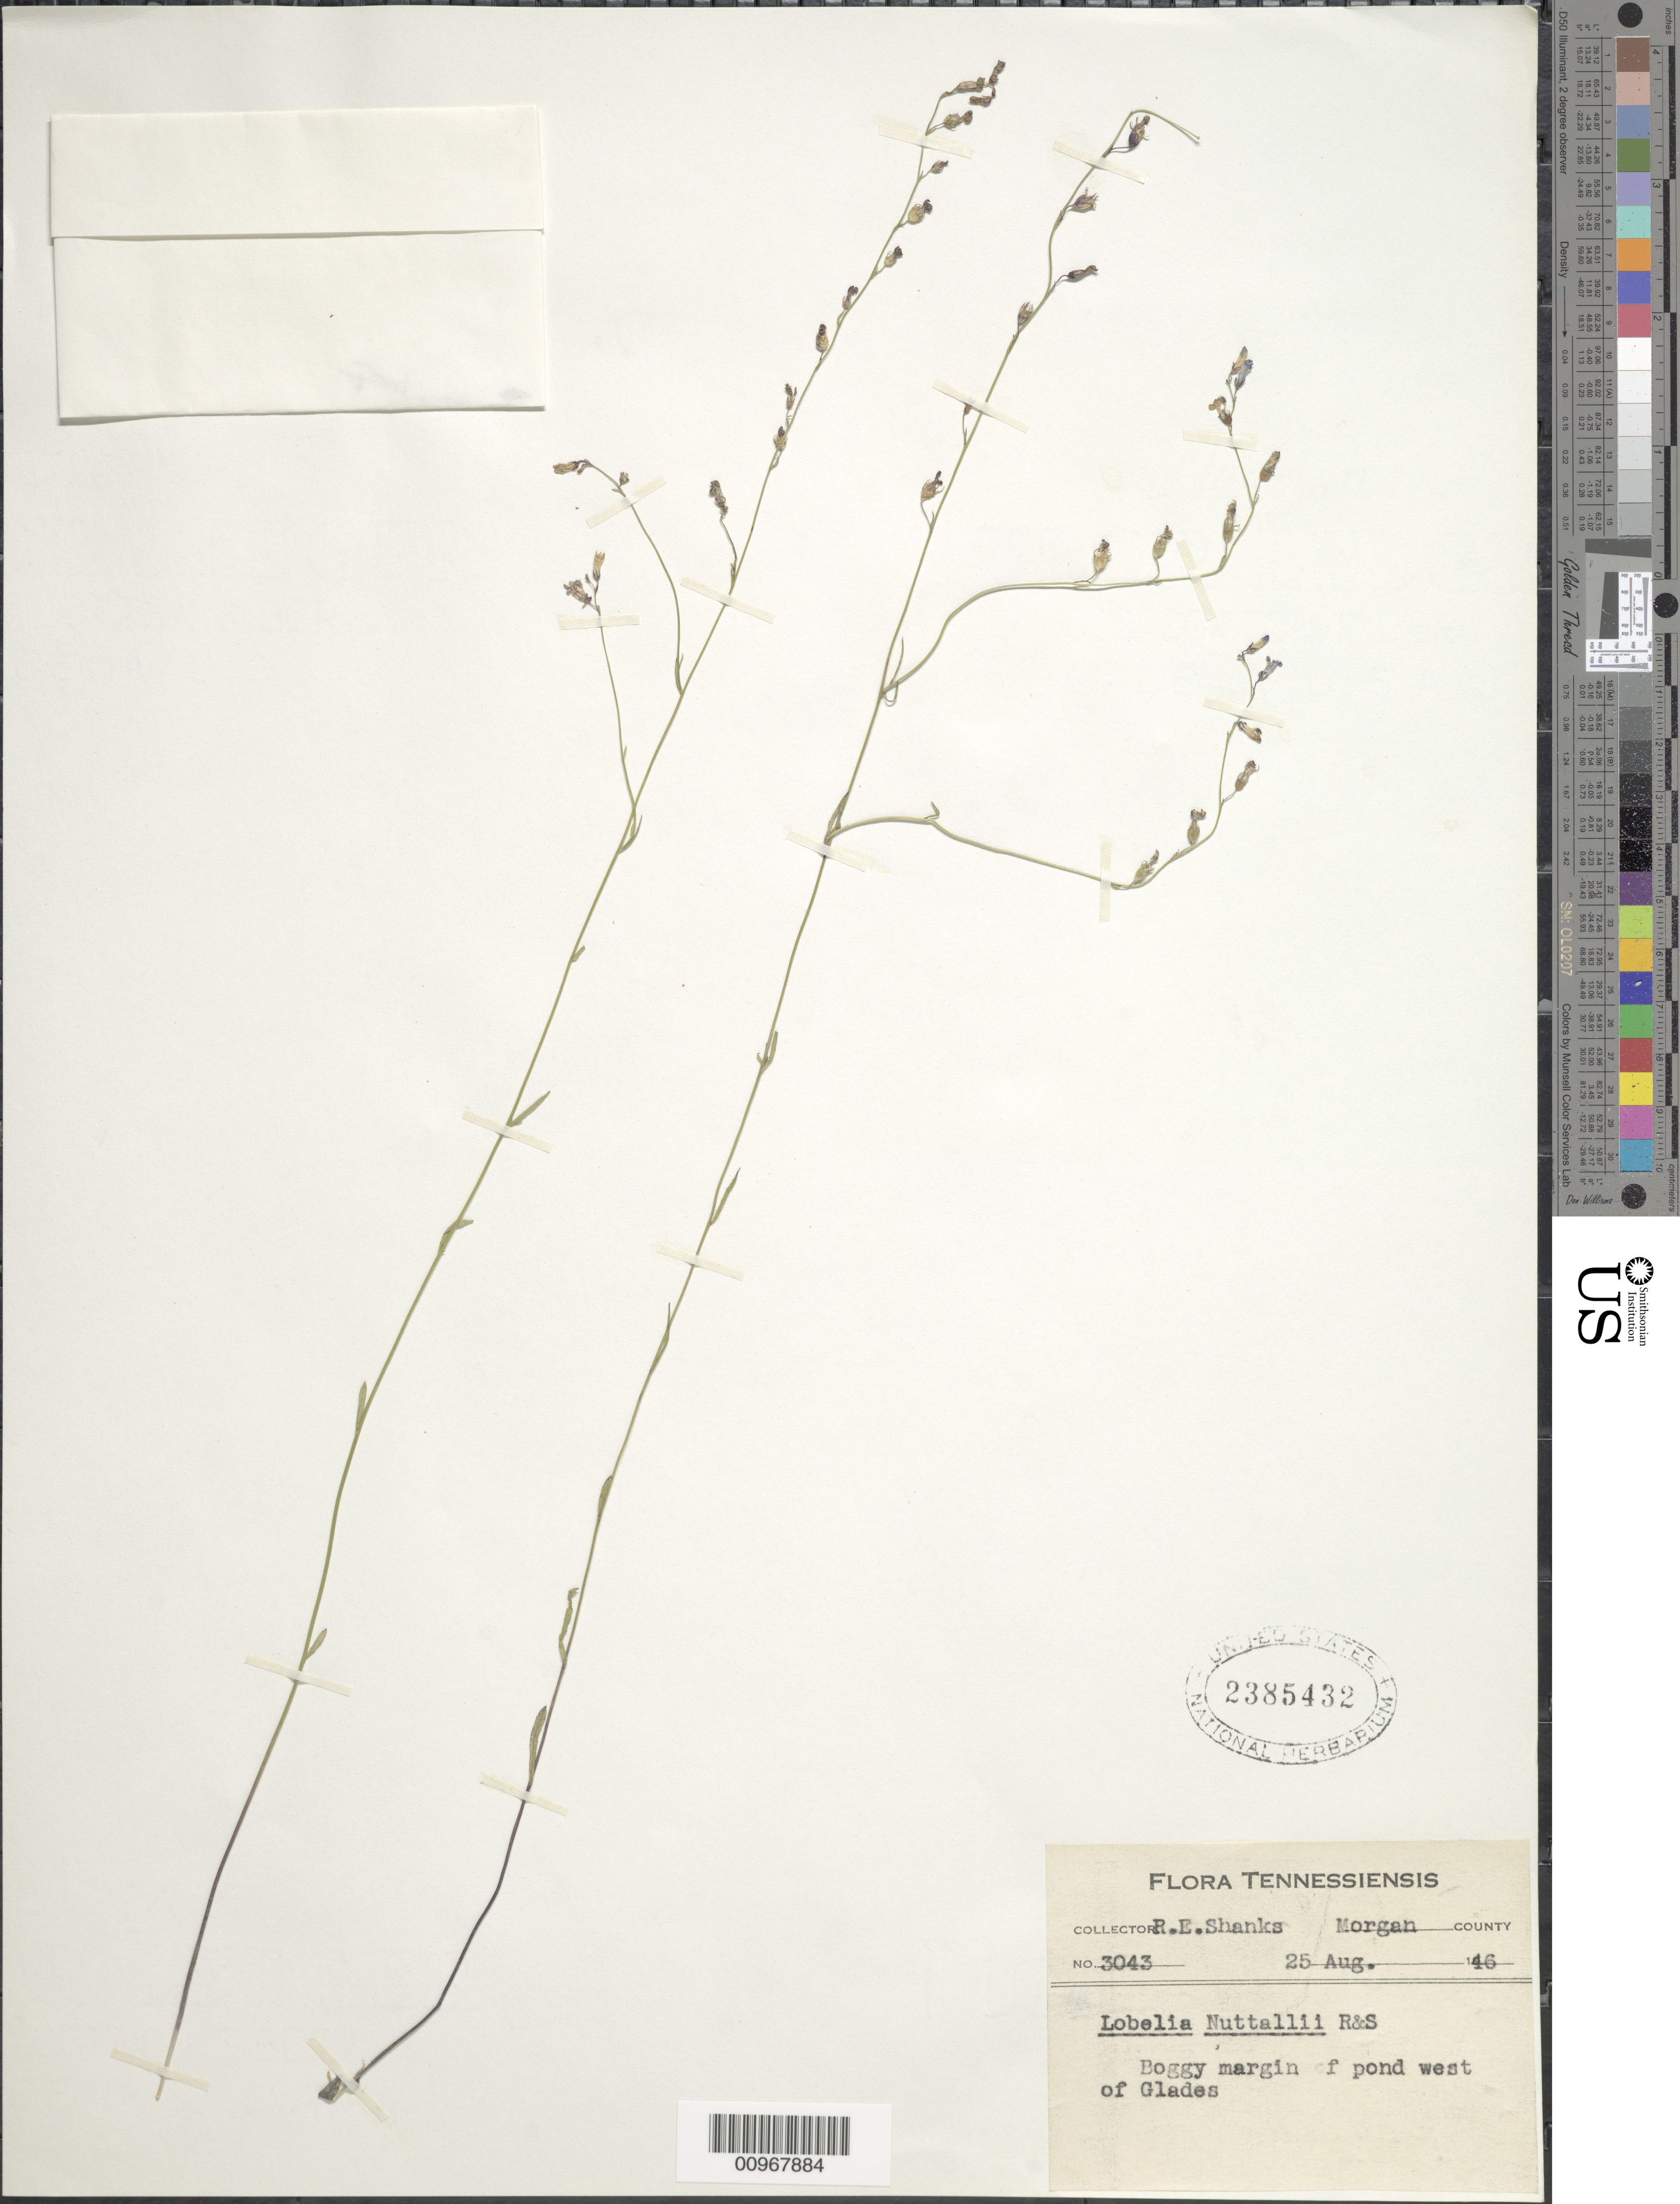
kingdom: Plantae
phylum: Tracheophyta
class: Magnoliopsida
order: Asterales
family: Campanulaceae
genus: Lobelia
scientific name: Lobelia nuttallii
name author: Schult.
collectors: R. Shanks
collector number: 3043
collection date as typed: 25 Aug. 46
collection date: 1946-08-25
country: United States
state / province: Tennessee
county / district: Morgan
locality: West of Glades.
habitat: boggy margin of pond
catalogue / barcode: US 2385432